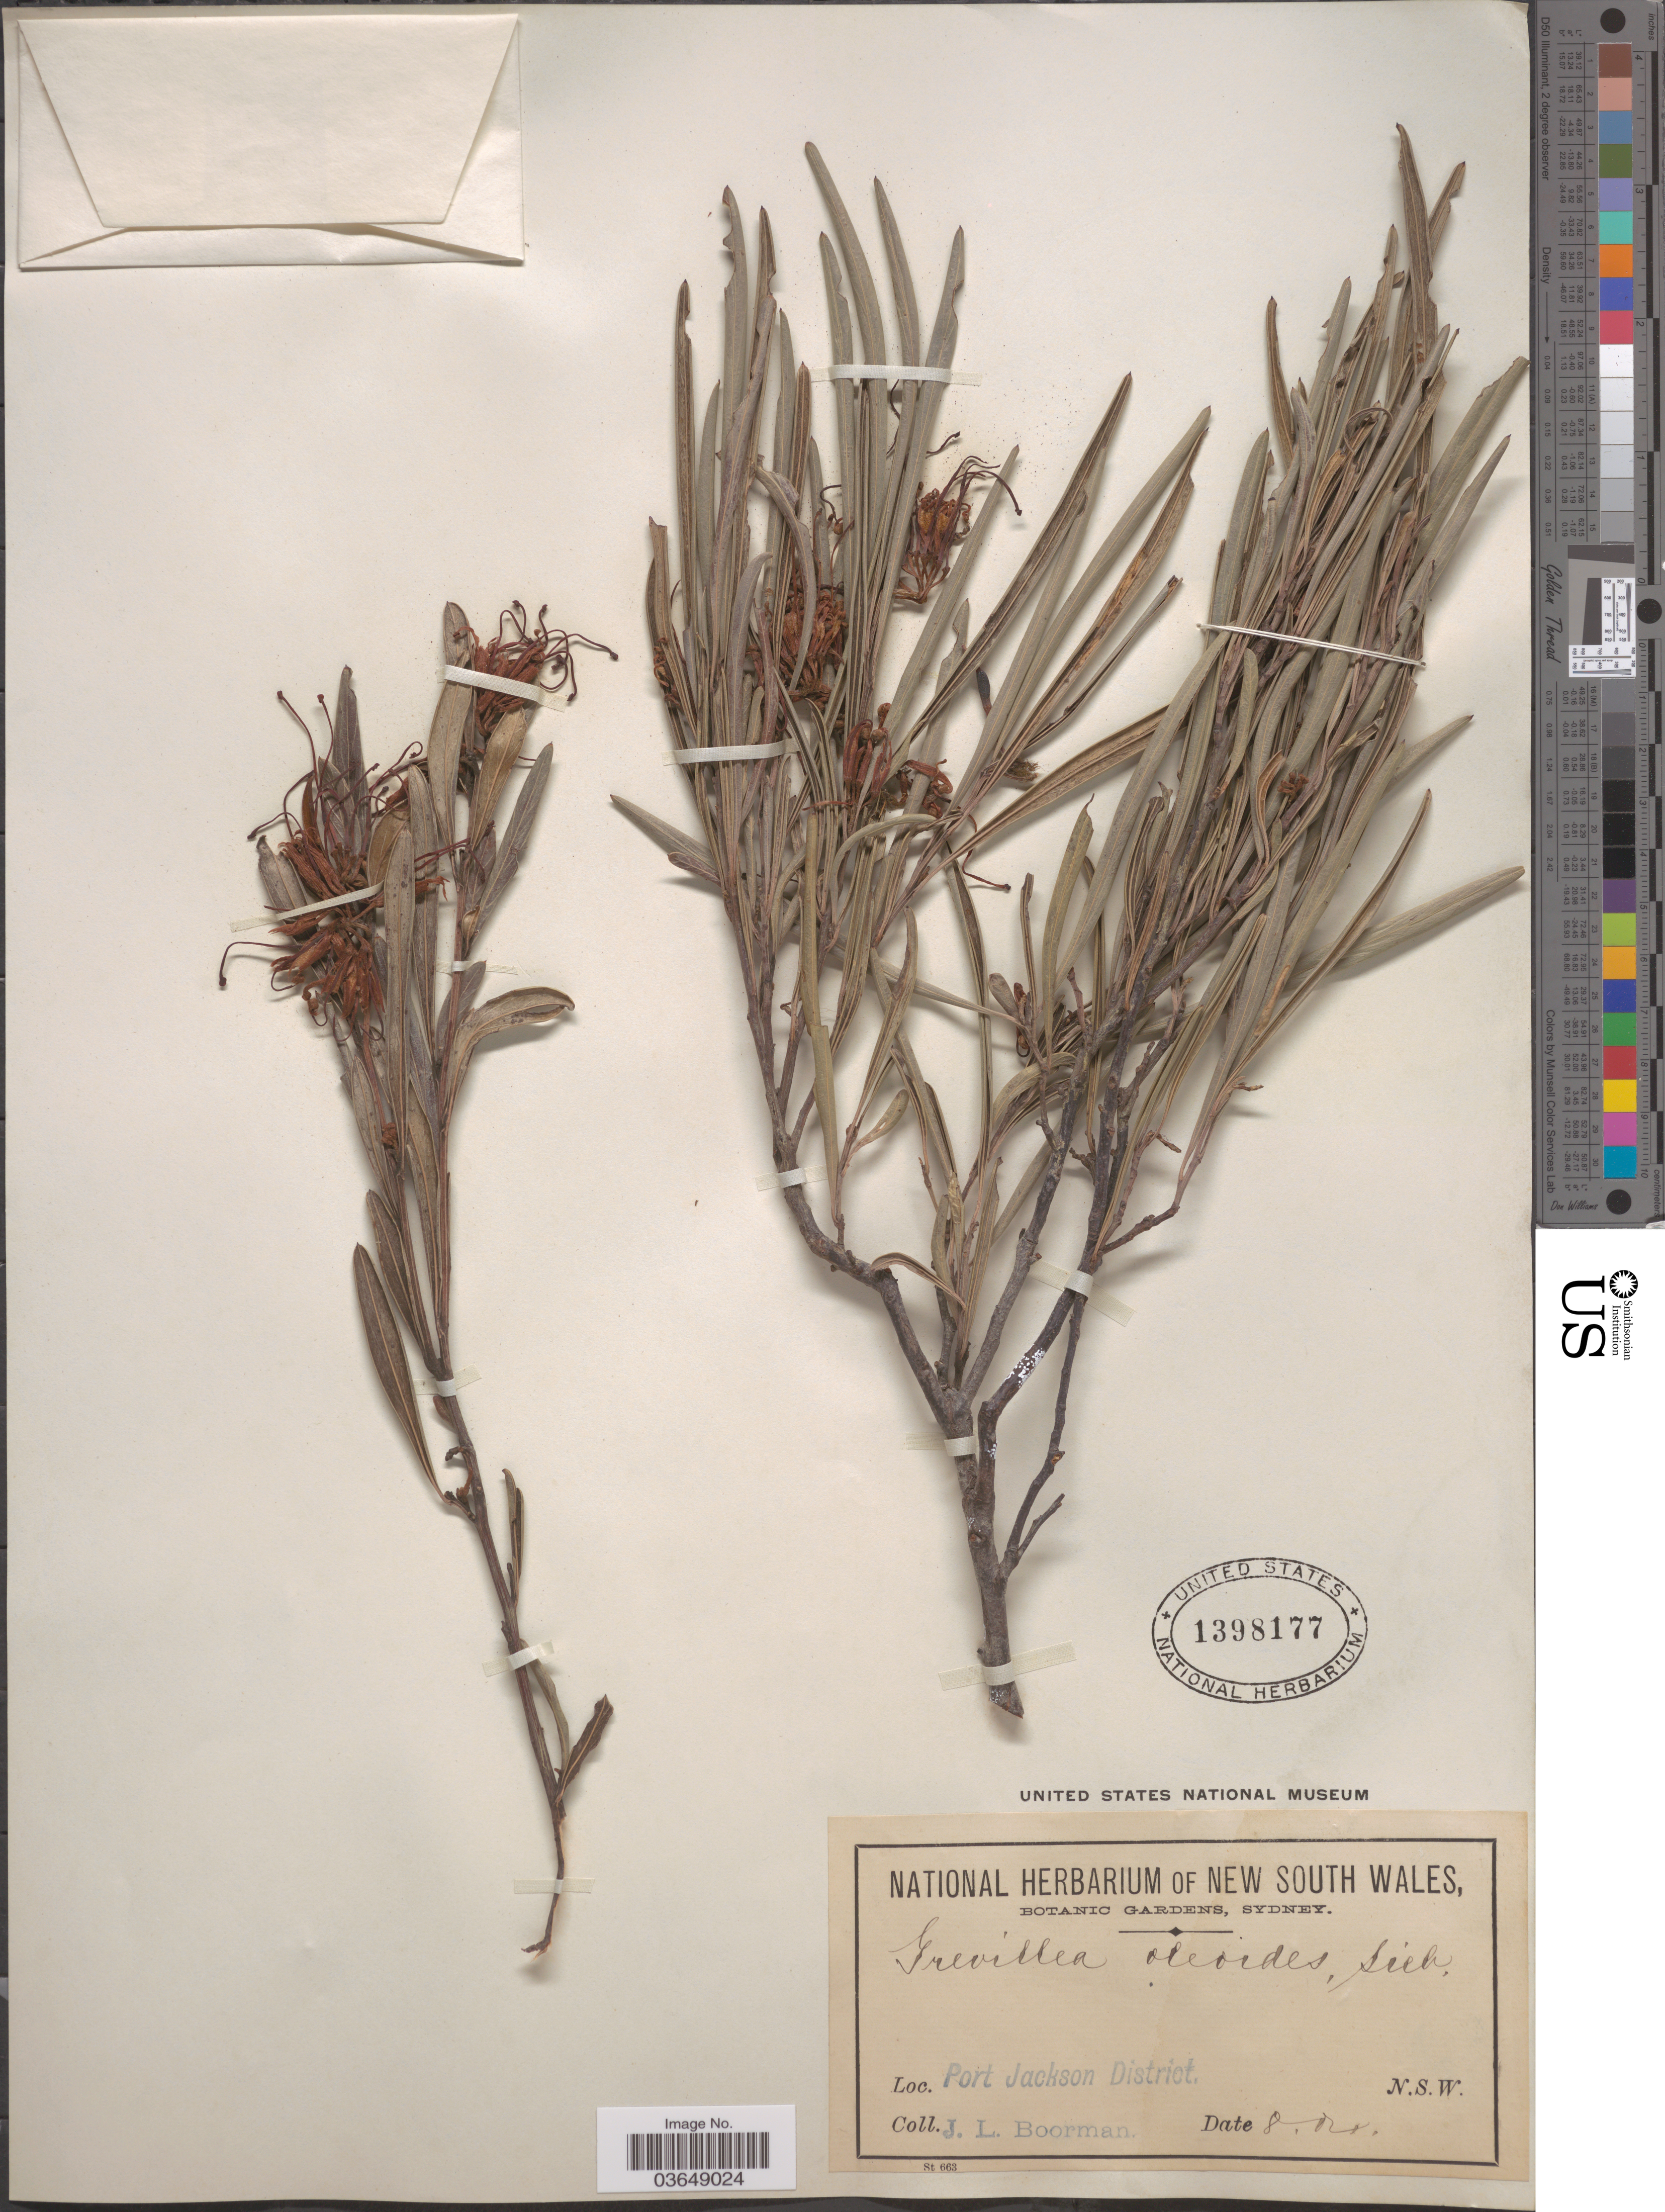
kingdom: Plantae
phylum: Tracheophyta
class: Magnoliopsida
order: Proteales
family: Proteaceae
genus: Grevillea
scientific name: Grevillea oleoides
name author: Sieber ex Schult.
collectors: J. Boorman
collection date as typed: Transcribed d/m/y: /8/0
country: Australia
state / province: New South Wales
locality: Port Jackson District.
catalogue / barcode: US 1398177